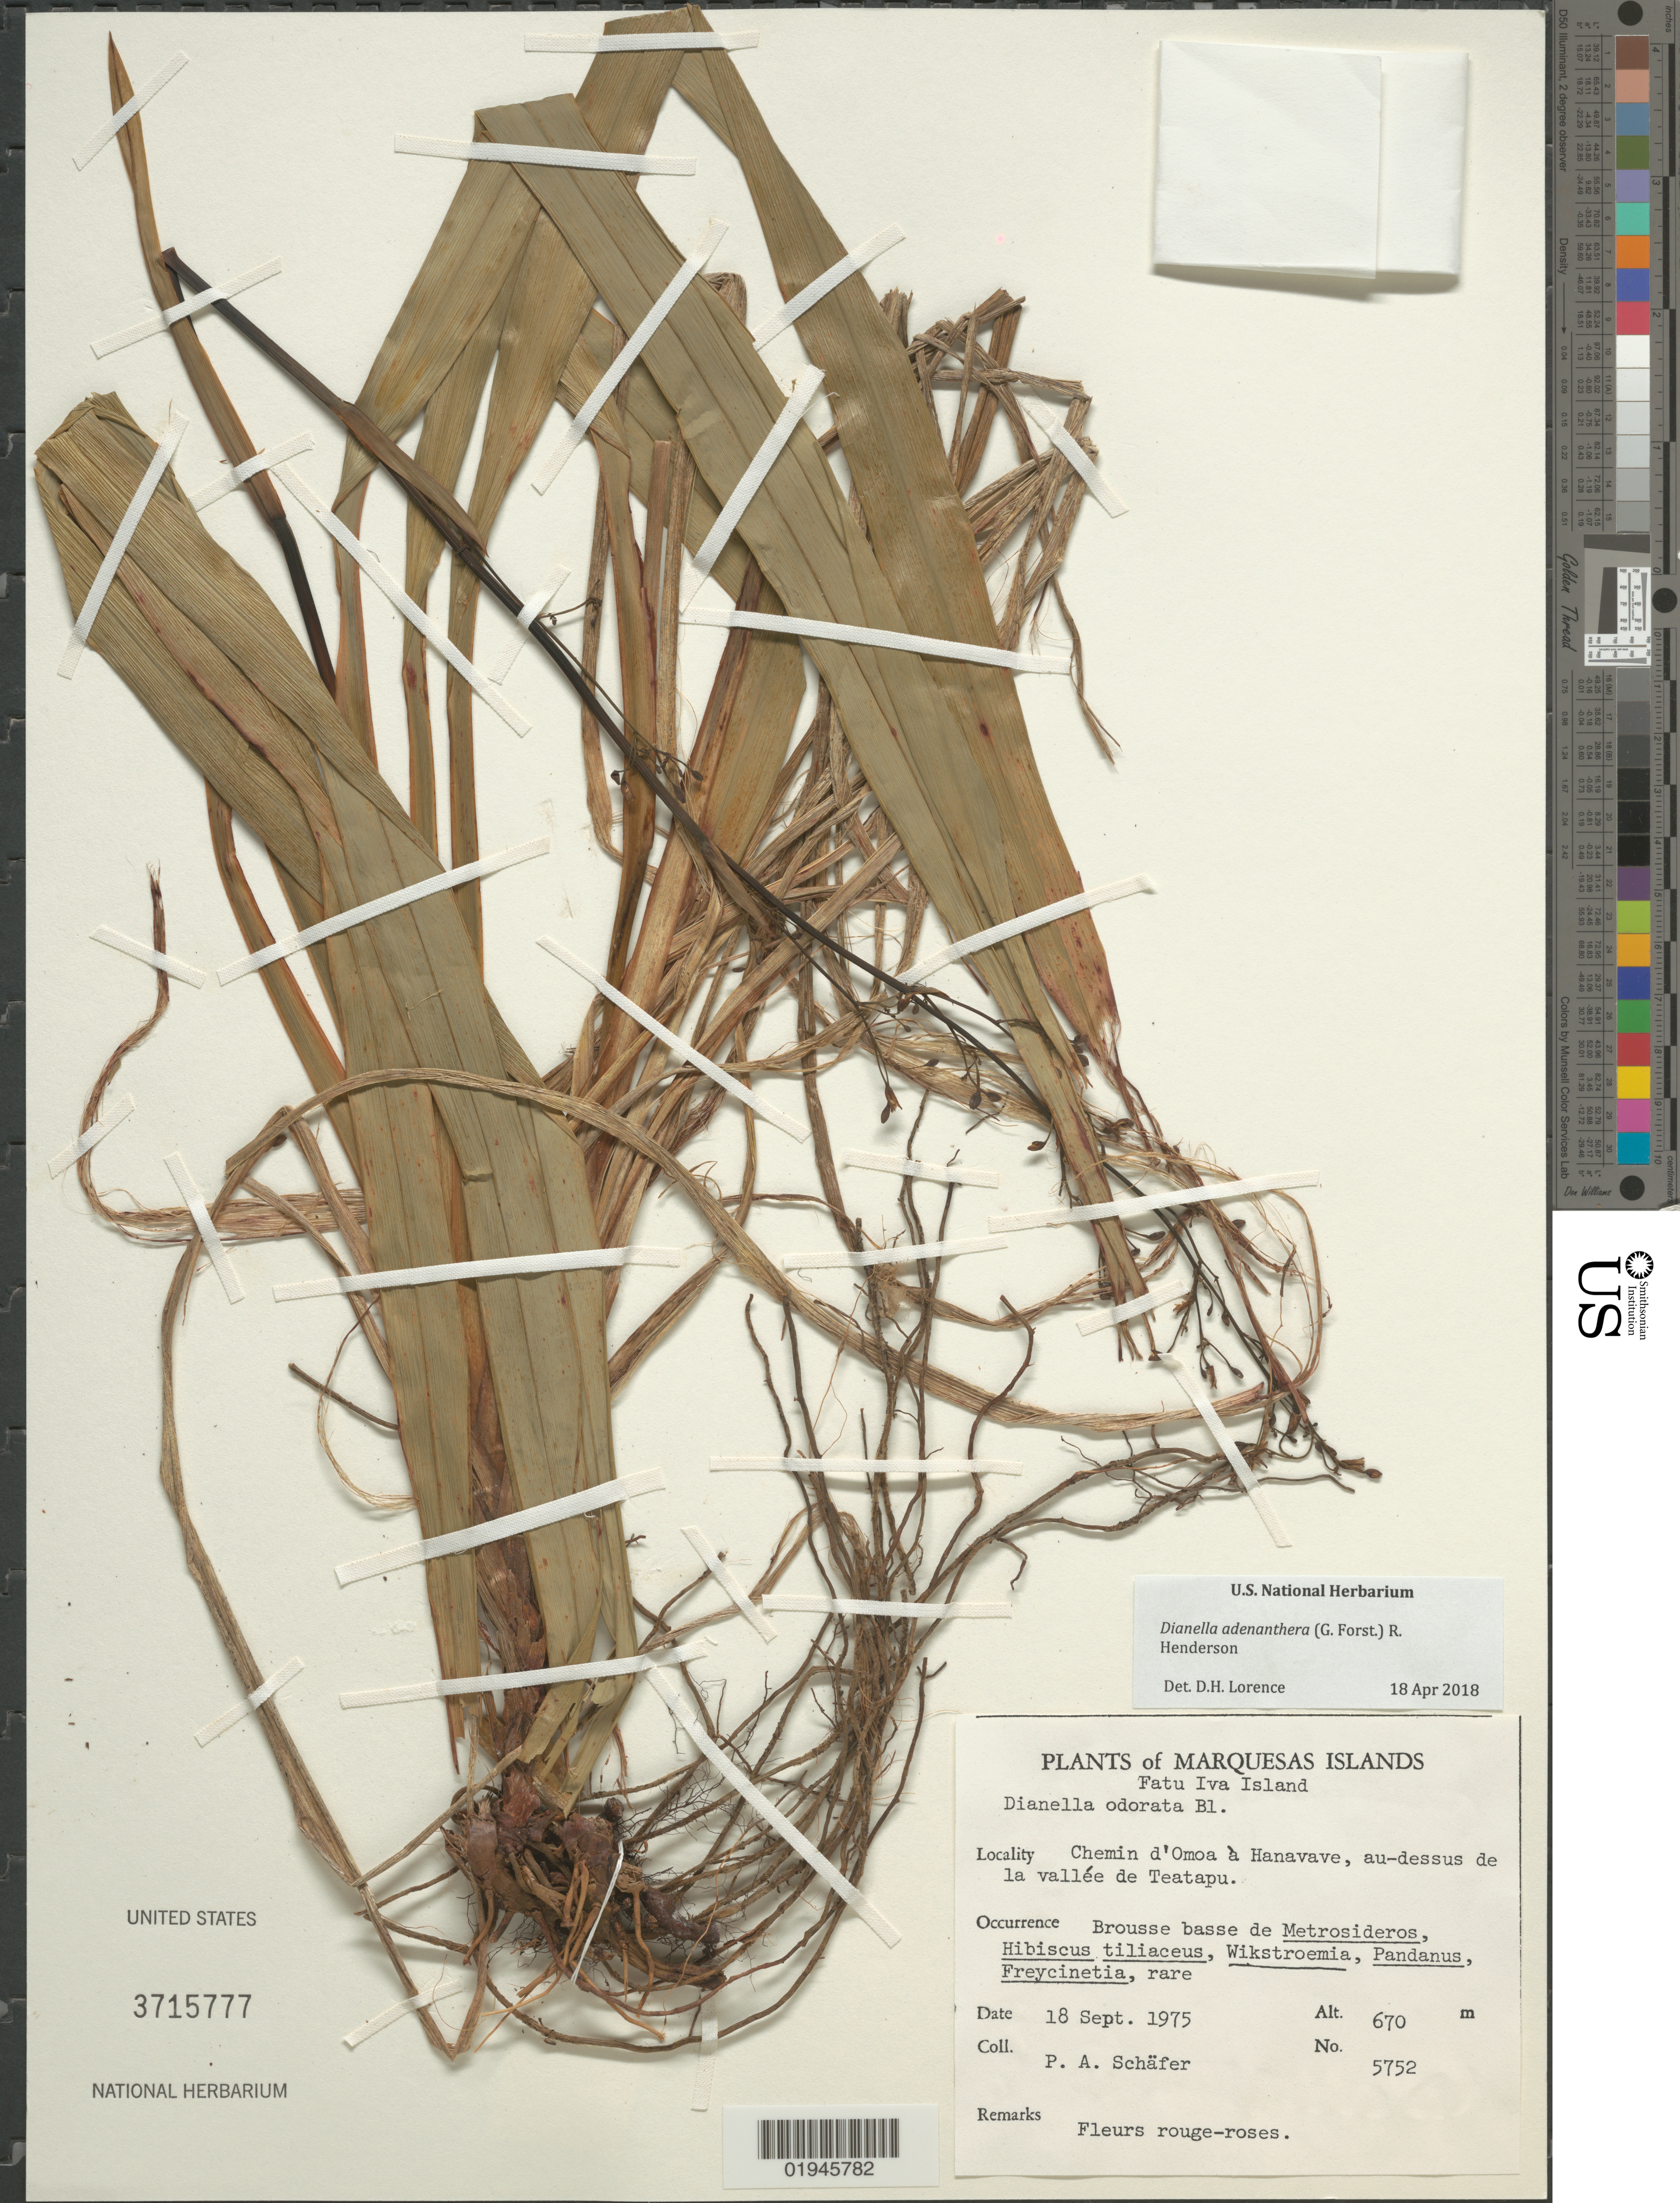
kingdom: Plantae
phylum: Tracheophyta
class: Liliopsida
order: Asparagales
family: Asphodelaceae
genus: Dianella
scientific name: Dianella adenanthera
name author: (G. Forst.) R.J.F. Hend.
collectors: P. A. Schäfer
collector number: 5752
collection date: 1975-09-18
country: French Polynesia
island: Fatu Hiva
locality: Chemin d'Omo'a à Hanavave, au-dessus de la vallée de Teatapu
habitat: Brousse basse de Metrosideros, Hibiscus tilaceus, Wikstroemia, Pandanus, Freycinetia; rare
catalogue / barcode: US 3715777